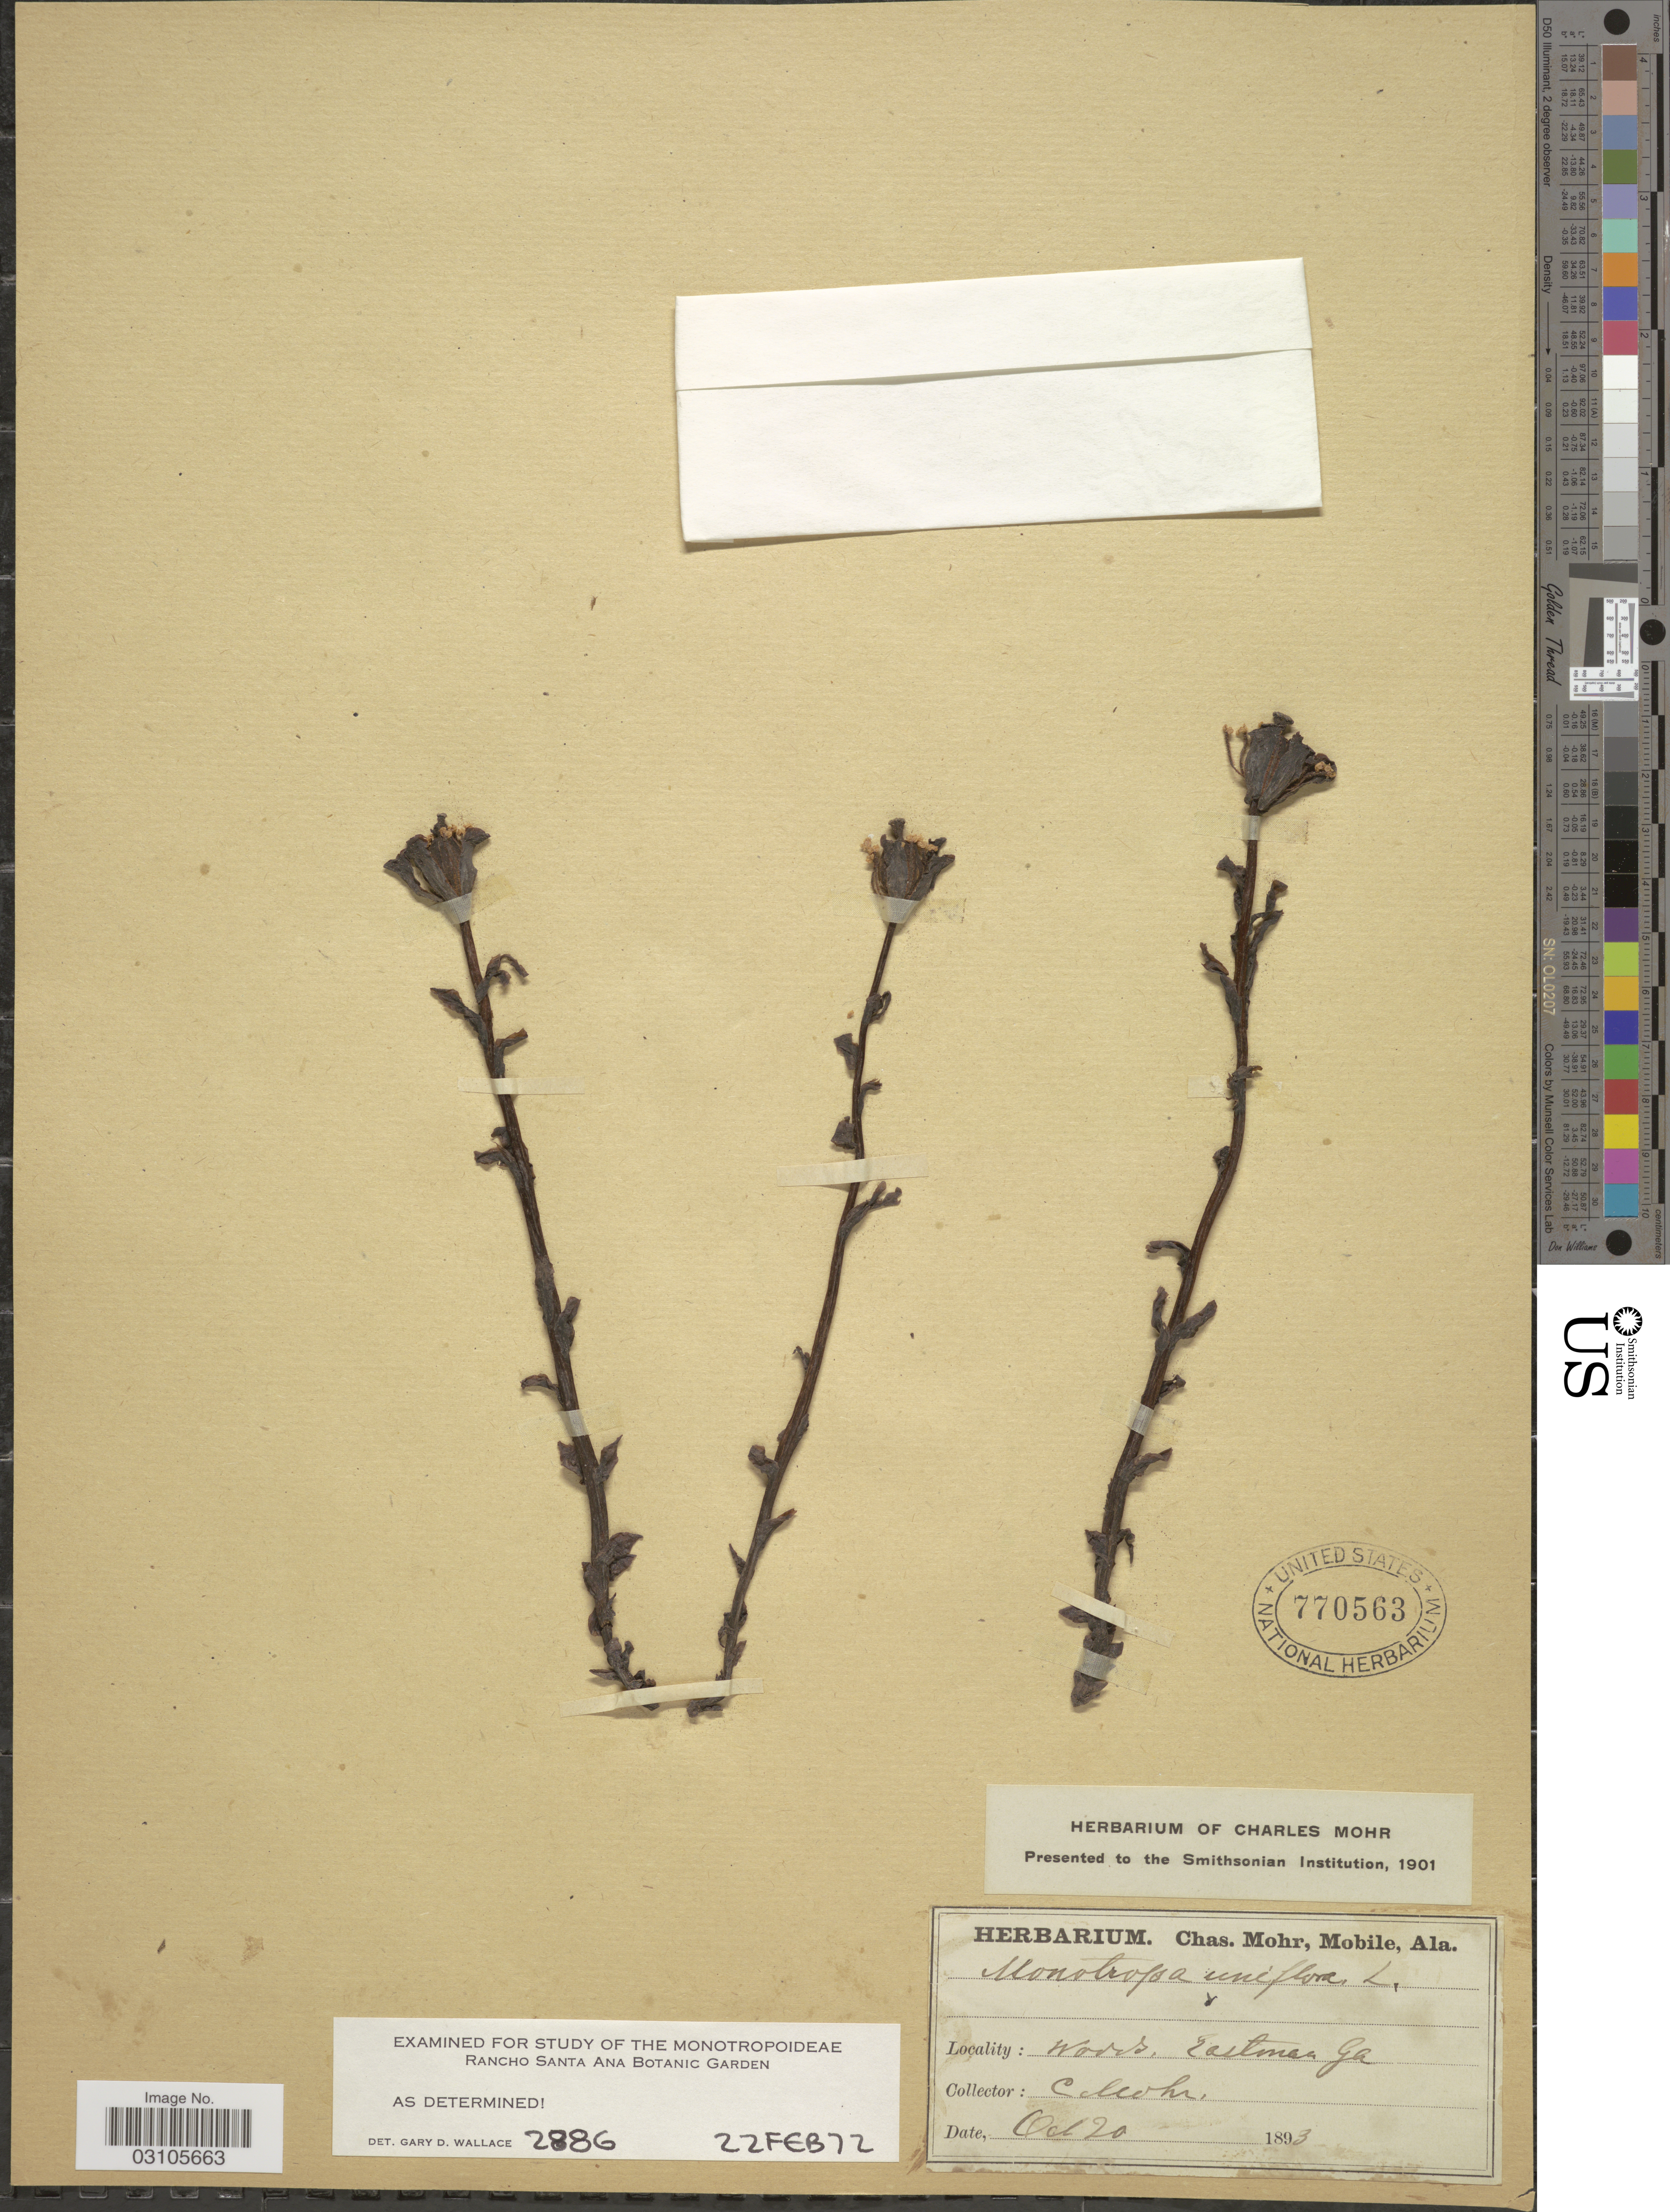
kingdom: Plantae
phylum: Tracheophyta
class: Magnoliopsida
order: Ericales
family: Ericaceae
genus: Monotropa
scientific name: Monotropa uniflora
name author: L.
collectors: Mohr, C. T. (herbarium)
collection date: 1893-10-20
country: United States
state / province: Georgia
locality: Woods, Eastman.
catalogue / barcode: US 770563